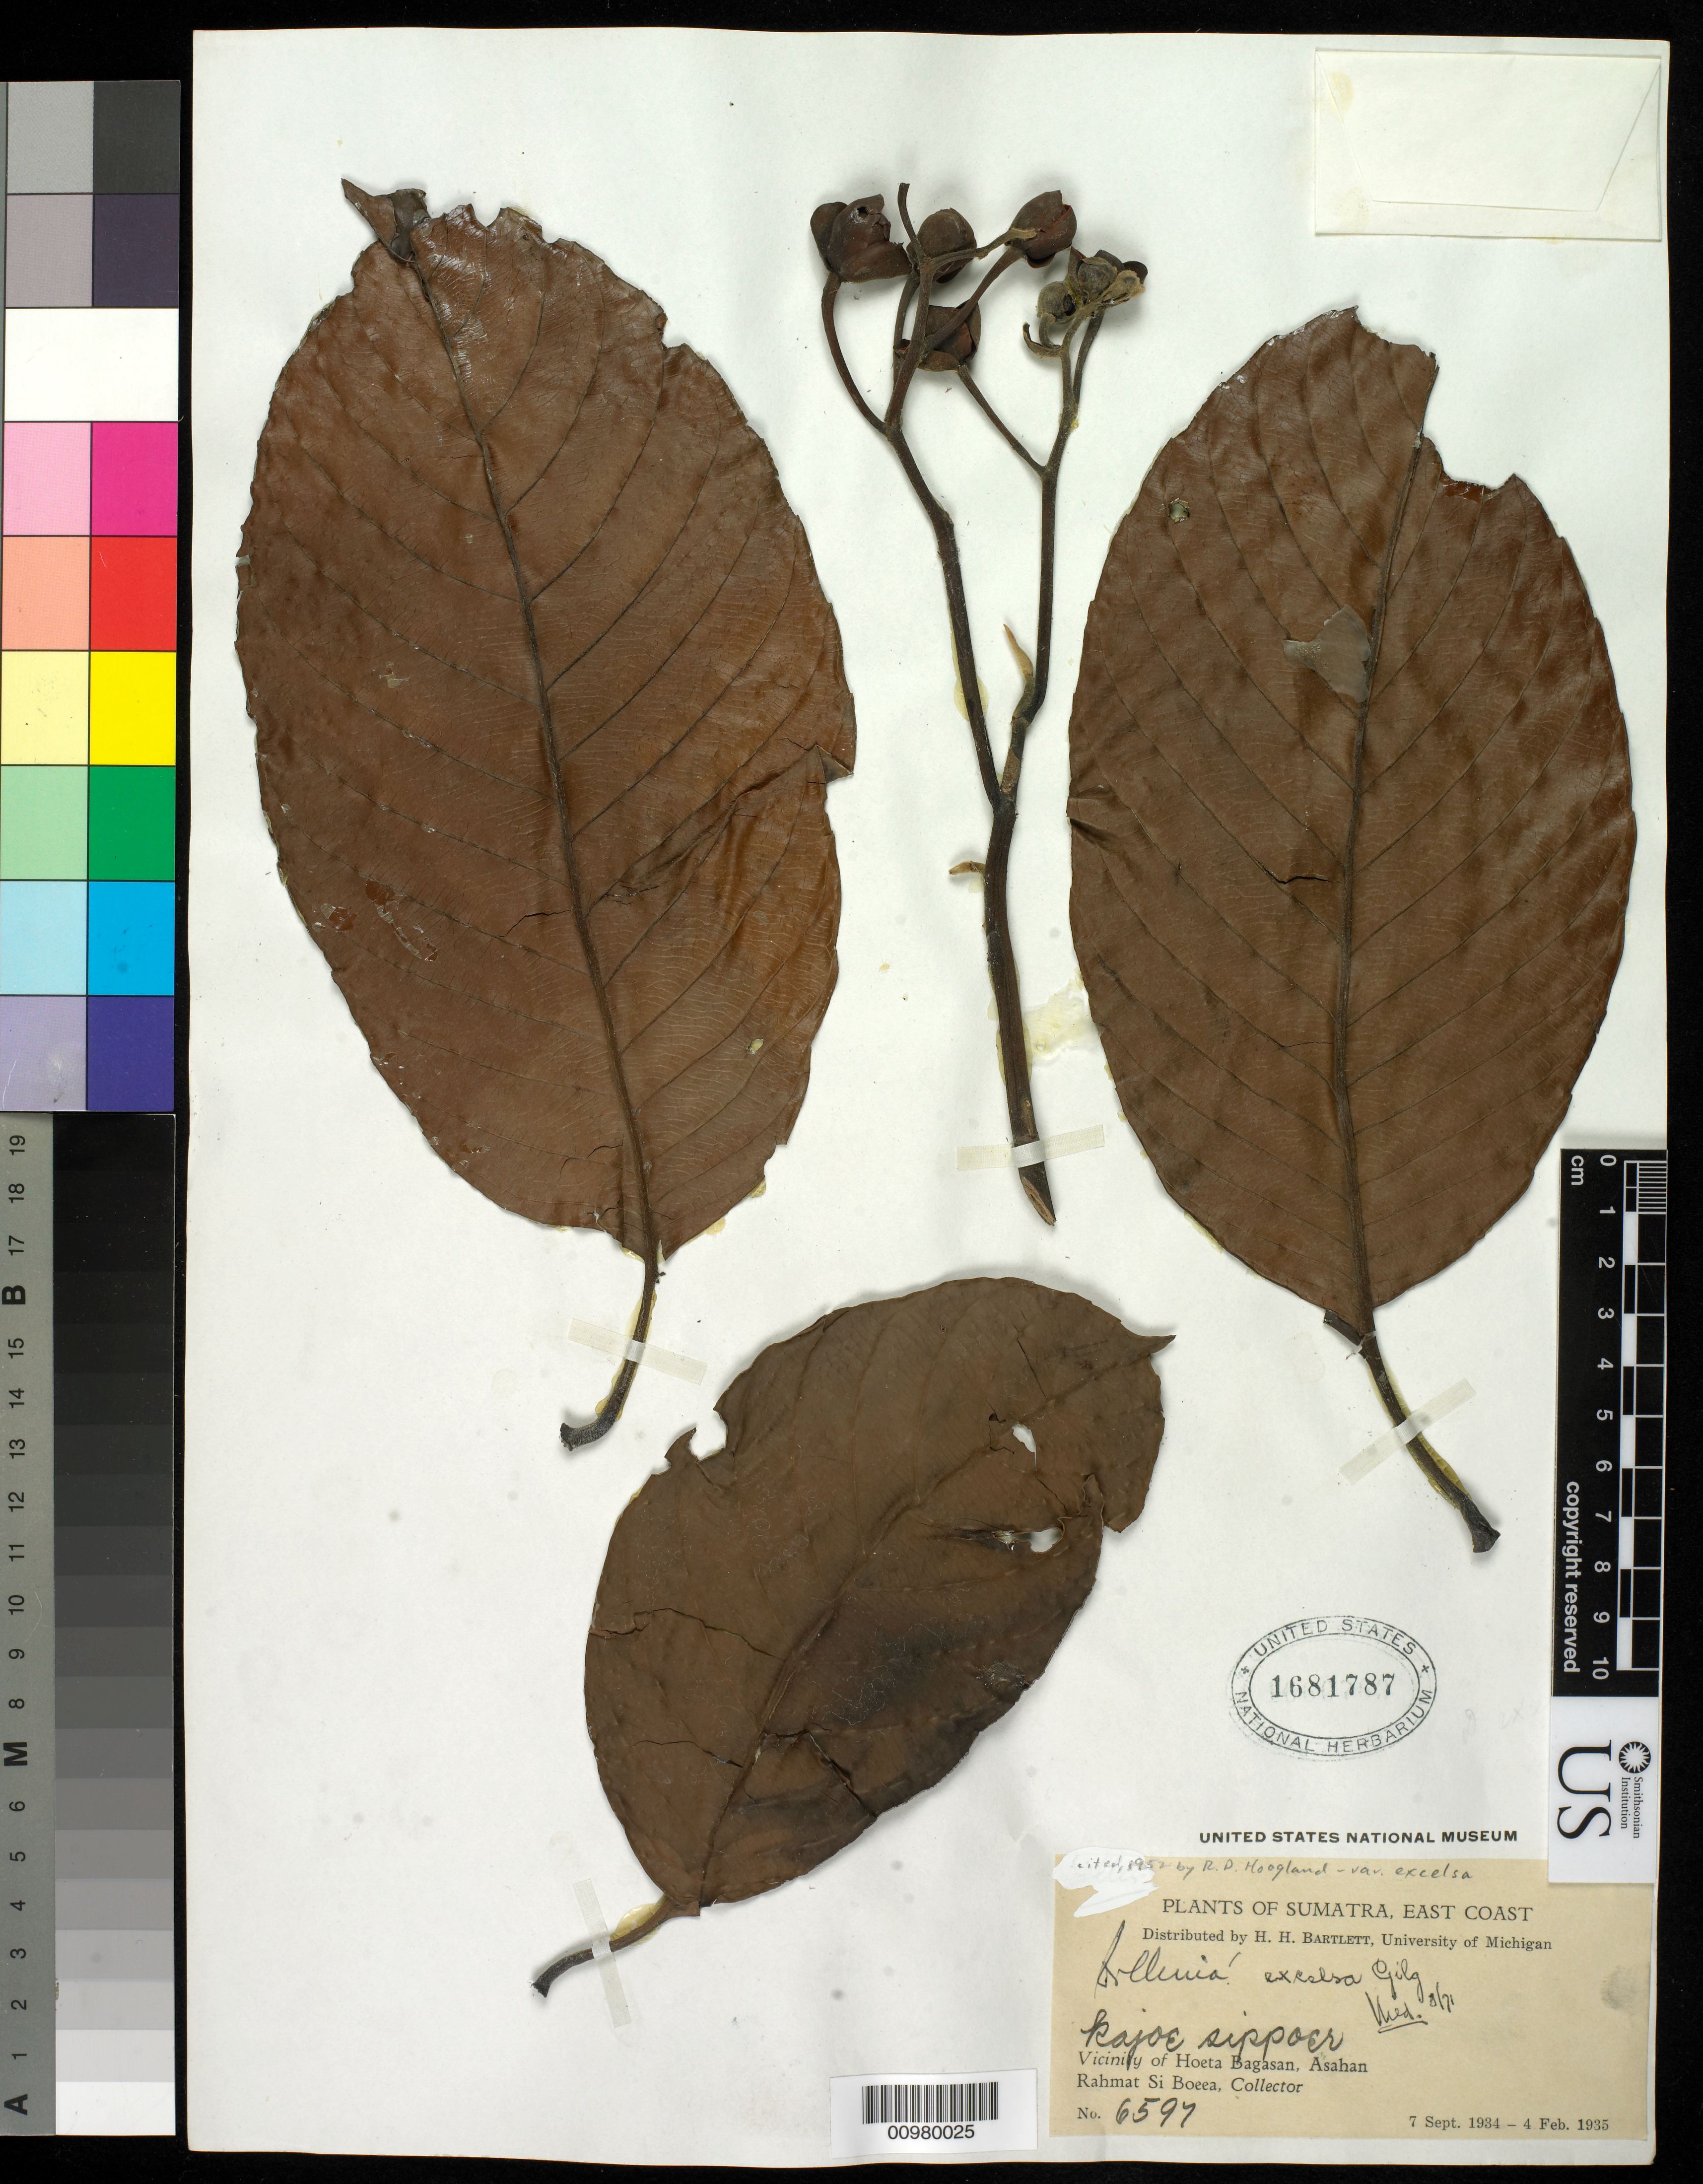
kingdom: Plantae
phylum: Tracheophyta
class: Magnoliopsida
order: Dilleniales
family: Dilleniaceae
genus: Dillenia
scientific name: Dillenia excelsa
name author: (Jack) Martelli ex Gilg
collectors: Rahmat Si Boeea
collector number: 6597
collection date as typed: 07 Sep 1934 to 04 Feb 1935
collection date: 1934-09-07/1935-02-04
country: Indonesia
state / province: Sumatra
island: Sumatra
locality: Vicinity of Hoeta Bagasan Asahan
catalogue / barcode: US 1681787